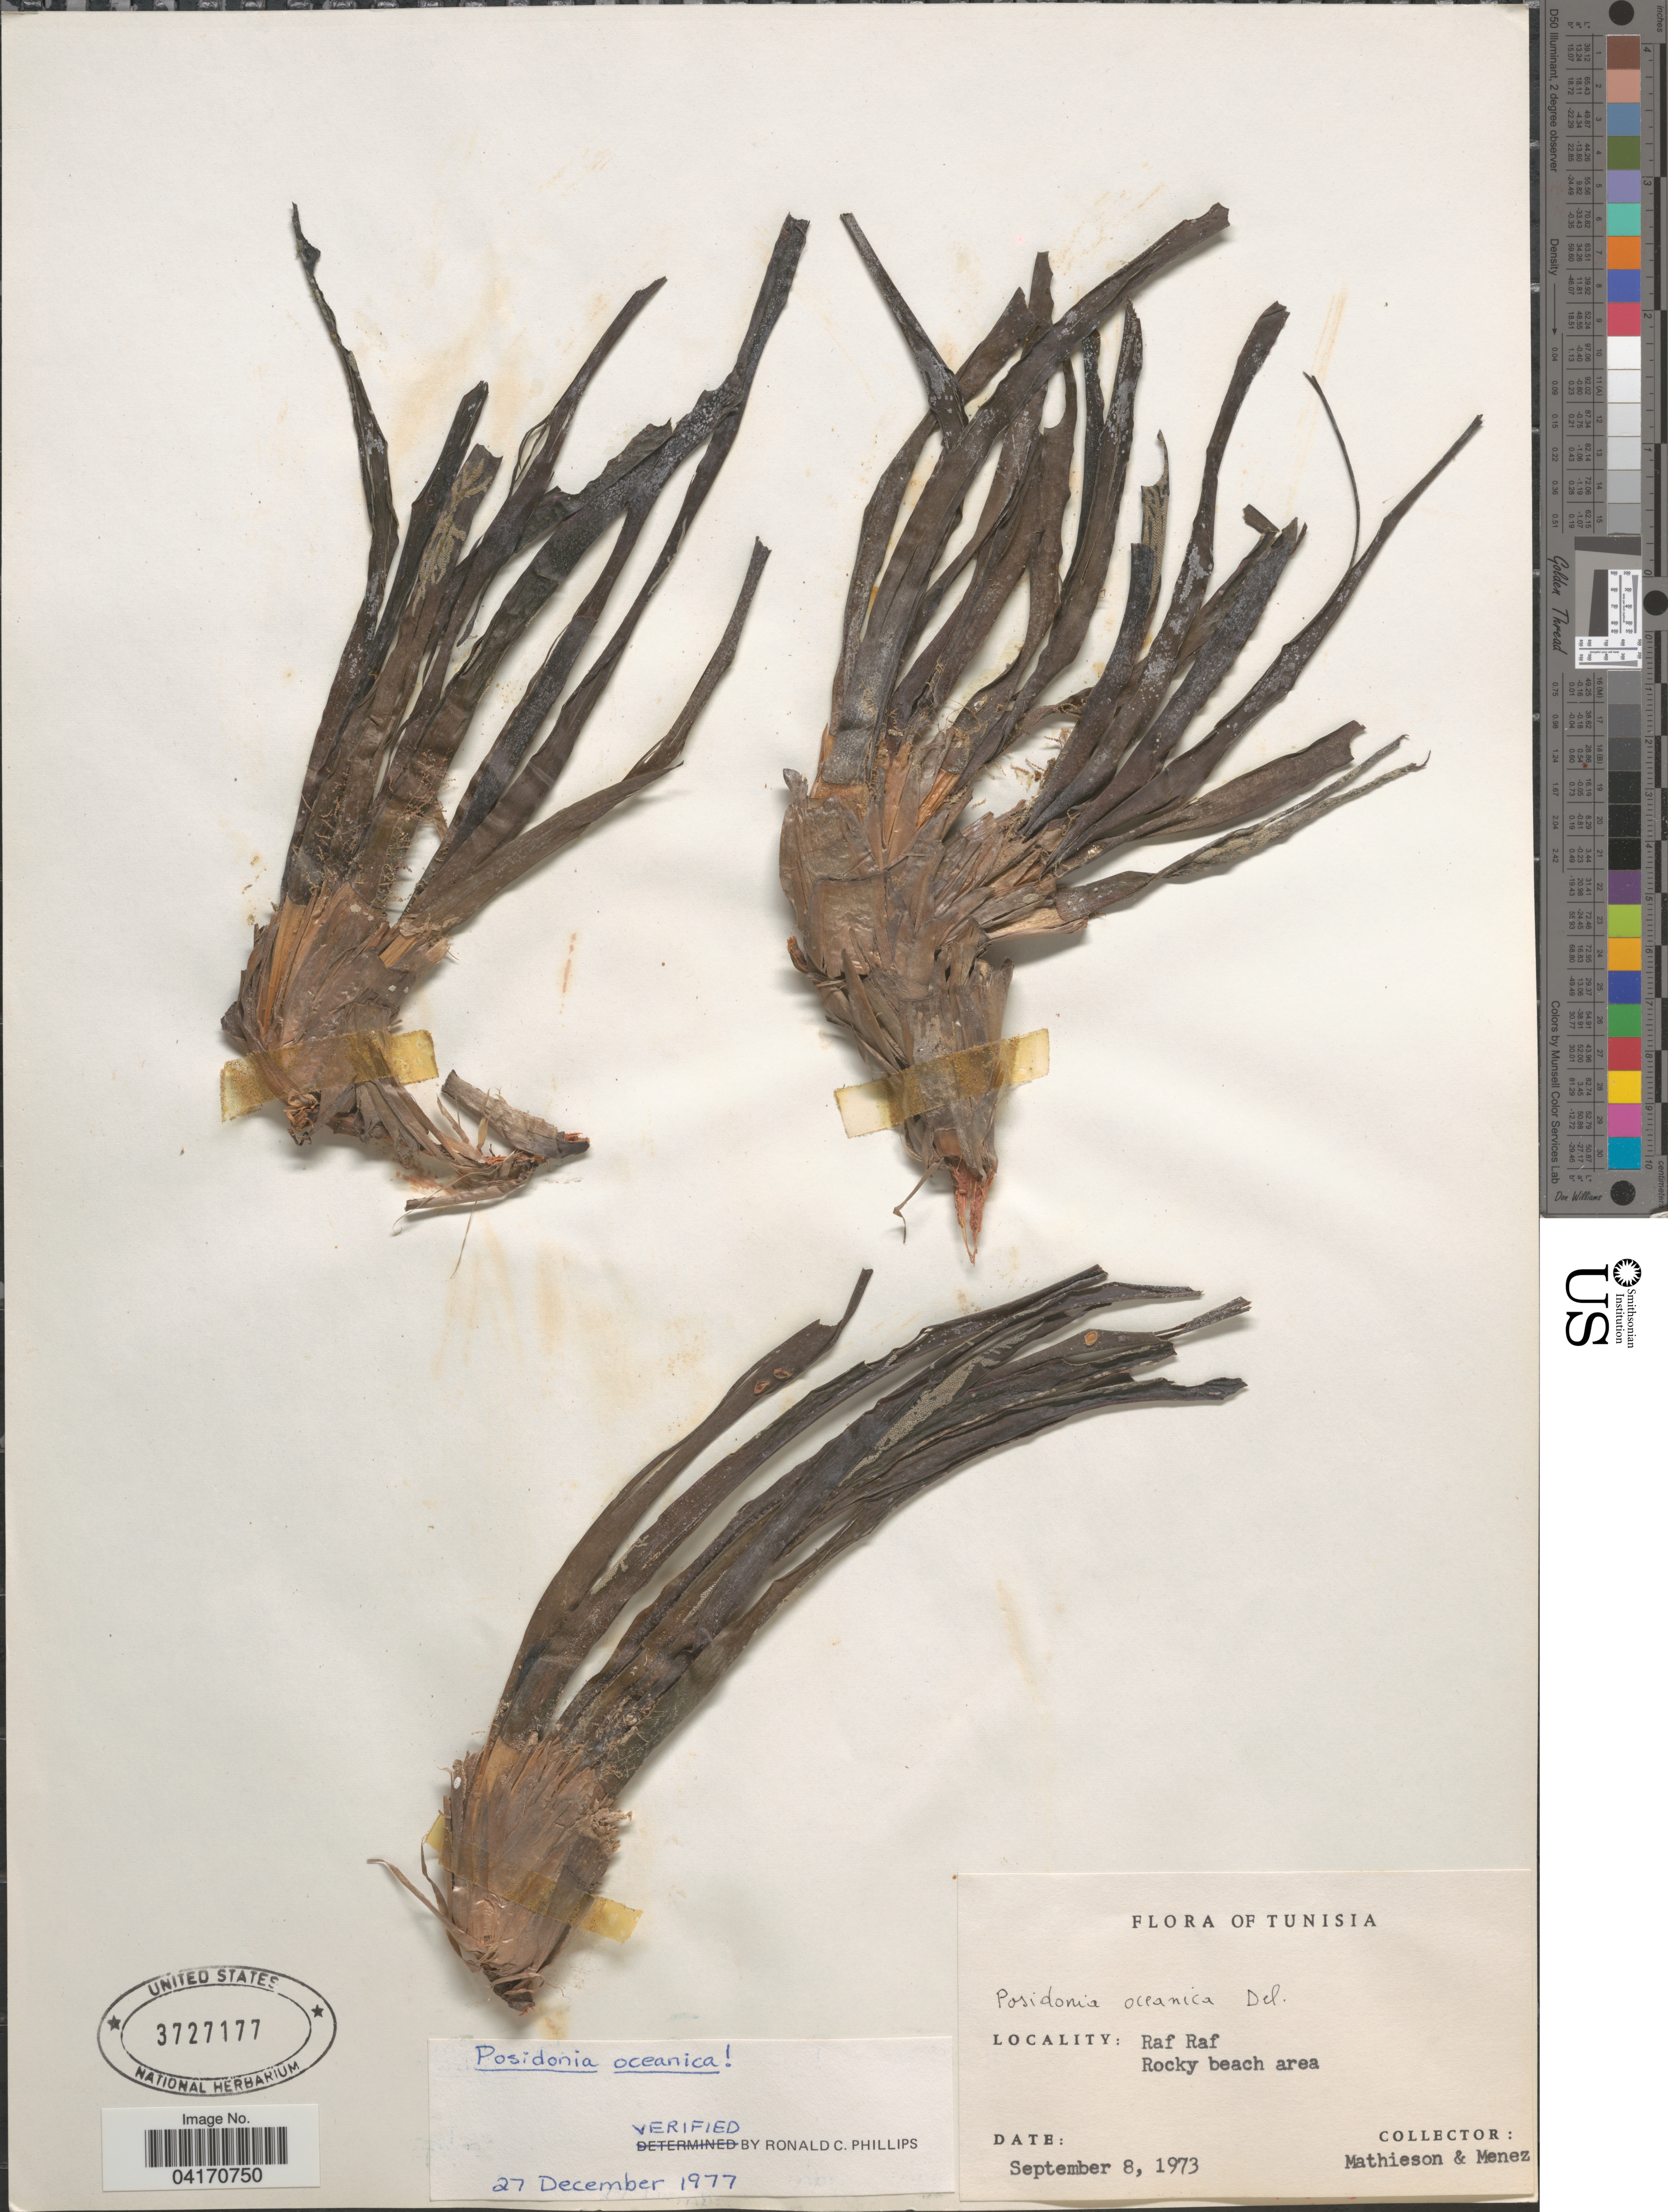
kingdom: Plantae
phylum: Tracheophyta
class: Liliopsida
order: Alismatales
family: Posidoniaceae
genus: Posidonia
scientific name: Posidonia oceanica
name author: (L.) Delile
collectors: Mathieson & Menez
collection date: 1973-09-08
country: Tunisia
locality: Raf Raf.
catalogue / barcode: US 3727177